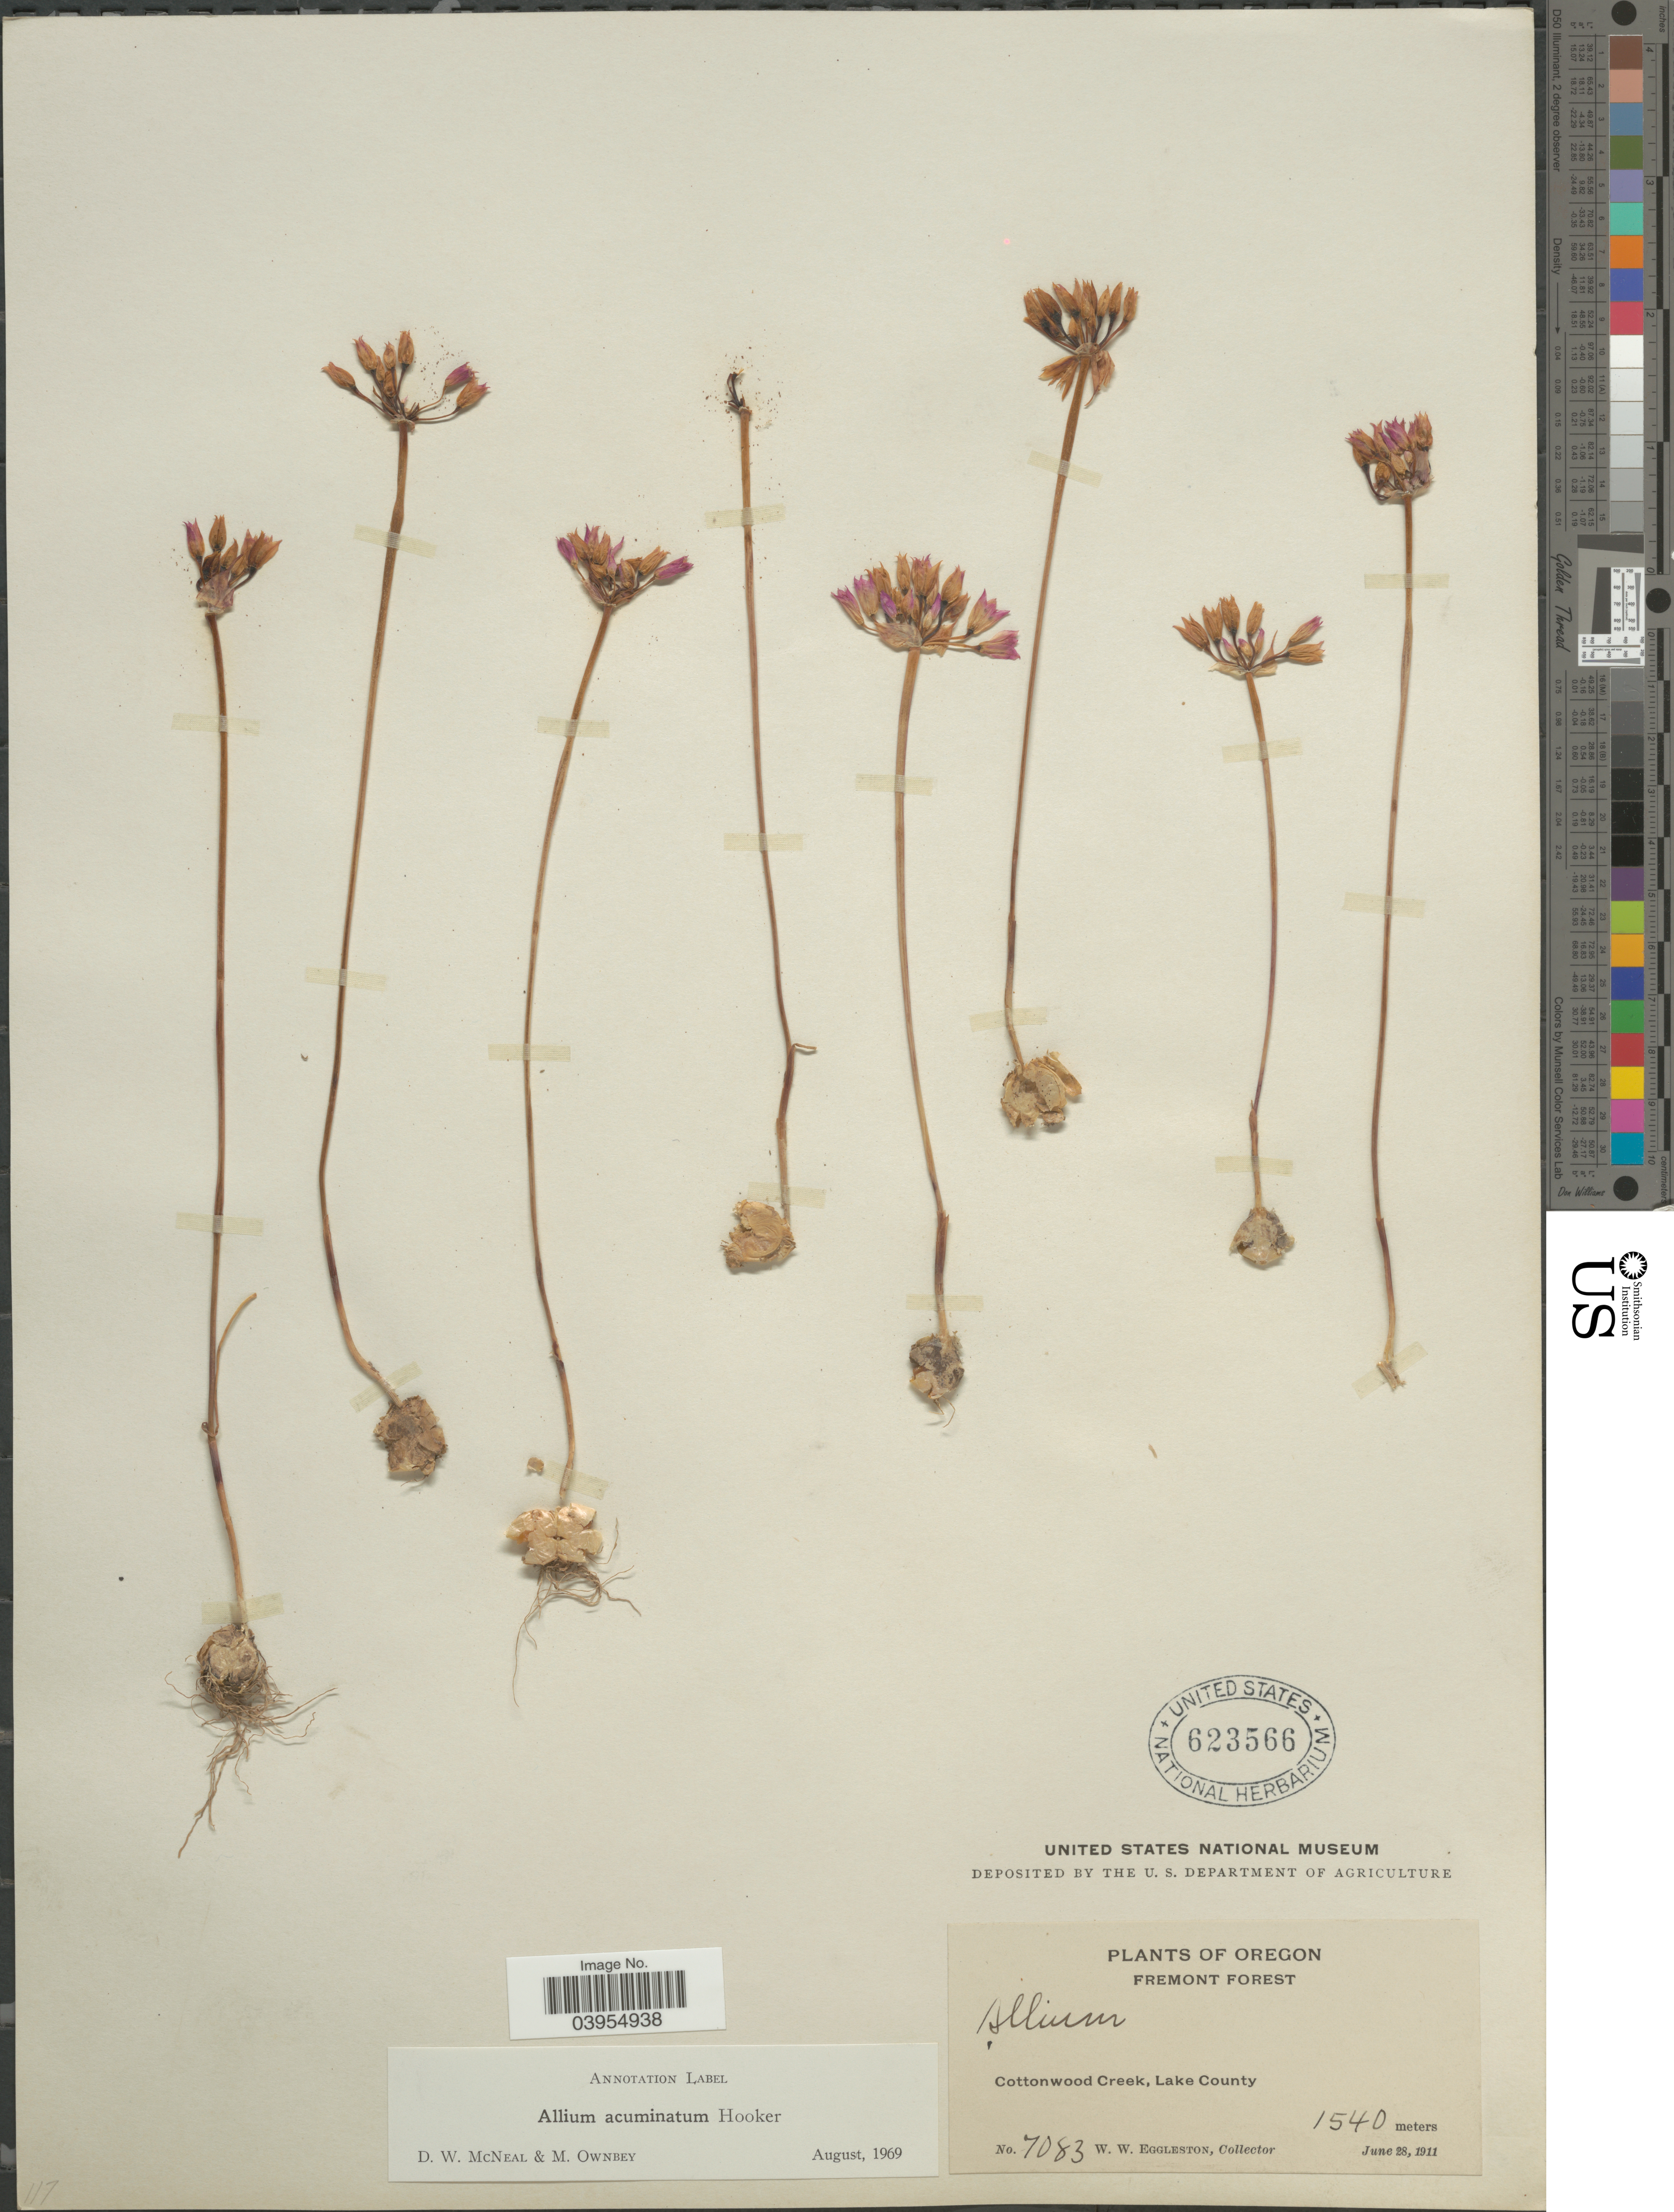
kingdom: Plantae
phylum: Tracheophyta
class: Liliopsida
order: Asparagales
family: Amaryllidaceae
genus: Allium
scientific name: Allium acuminatum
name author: Hook.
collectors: W. W. Eggleston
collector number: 7083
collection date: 1911-06-28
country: United States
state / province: Oregon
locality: Fremont Forest. Cottonwood Creek, Lake County.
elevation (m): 1540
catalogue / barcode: US 623566